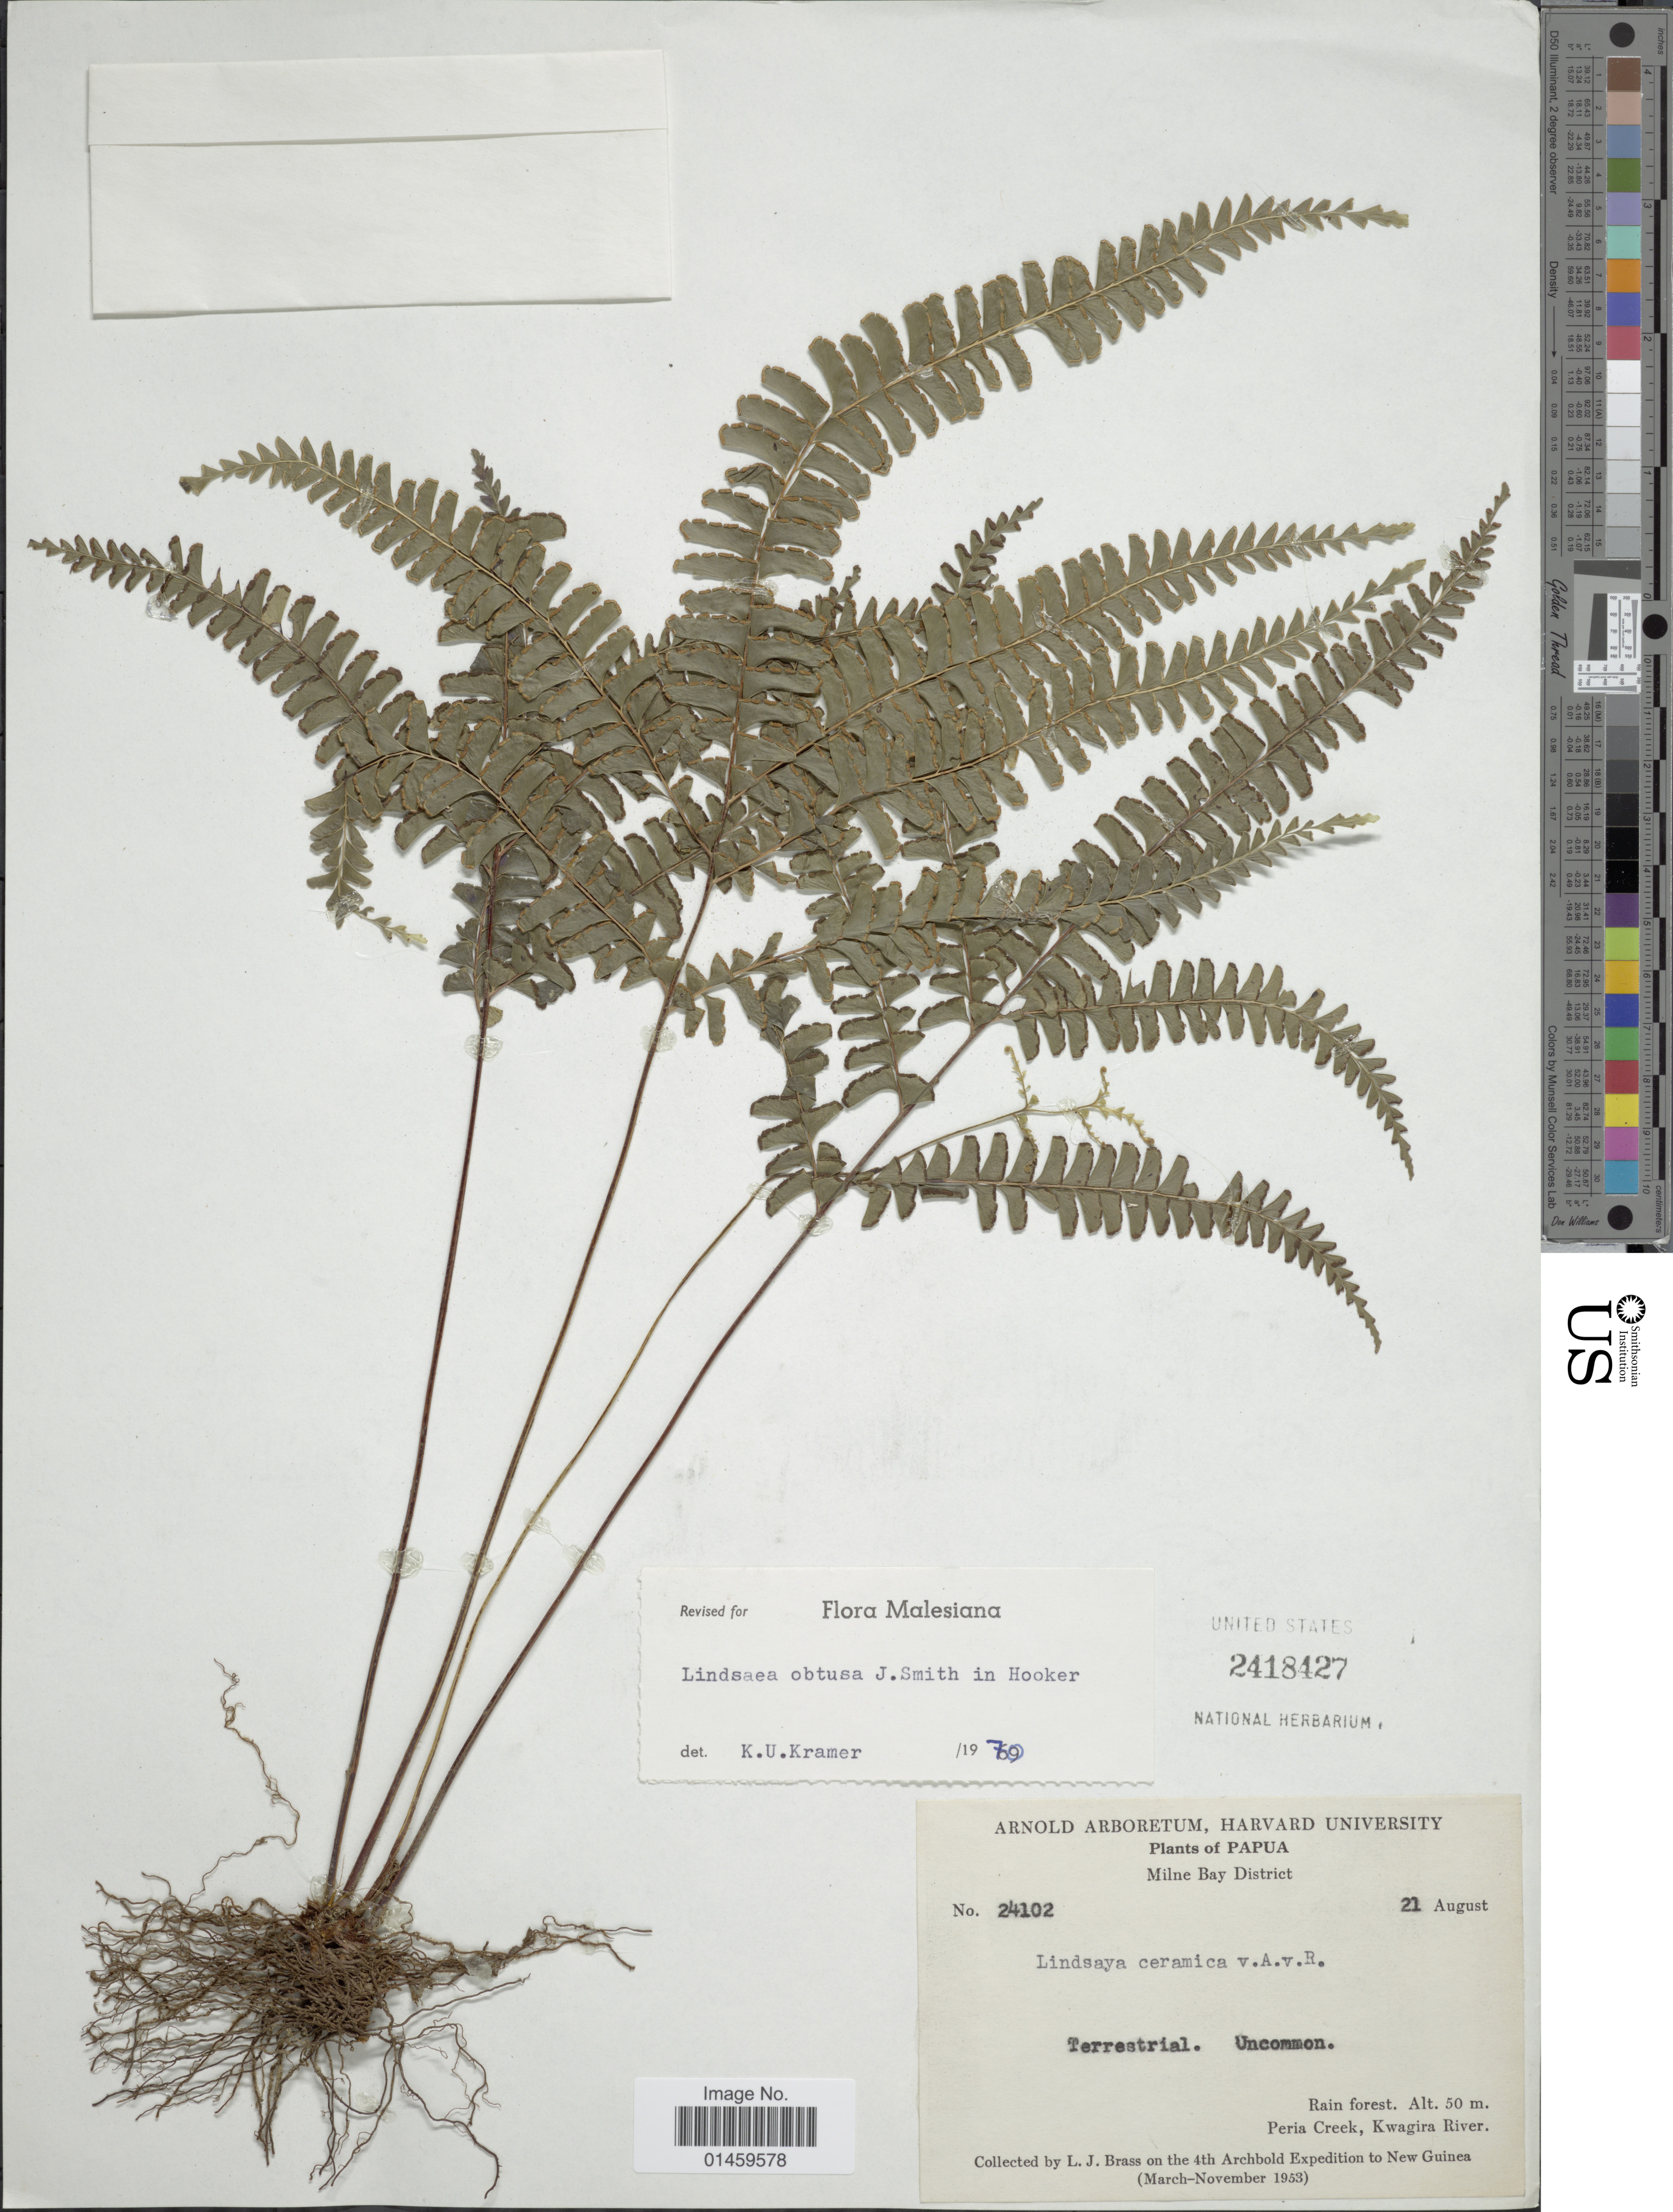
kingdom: Plantae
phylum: Tracheophyta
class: Polypodiopsida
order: Polypodiales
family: Lindsaeaceae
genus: Lindsaea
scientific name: Lindsaea obtusa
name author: J. Sm. ex Hook.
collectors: L. J. Brass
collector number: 24102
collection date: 1953-08-21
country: Papua New Guinea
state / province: Milne Bay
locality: Papua. Milne Bay District. Peria Creek, Kwagira River.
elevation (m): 50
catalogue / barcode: US 2418427